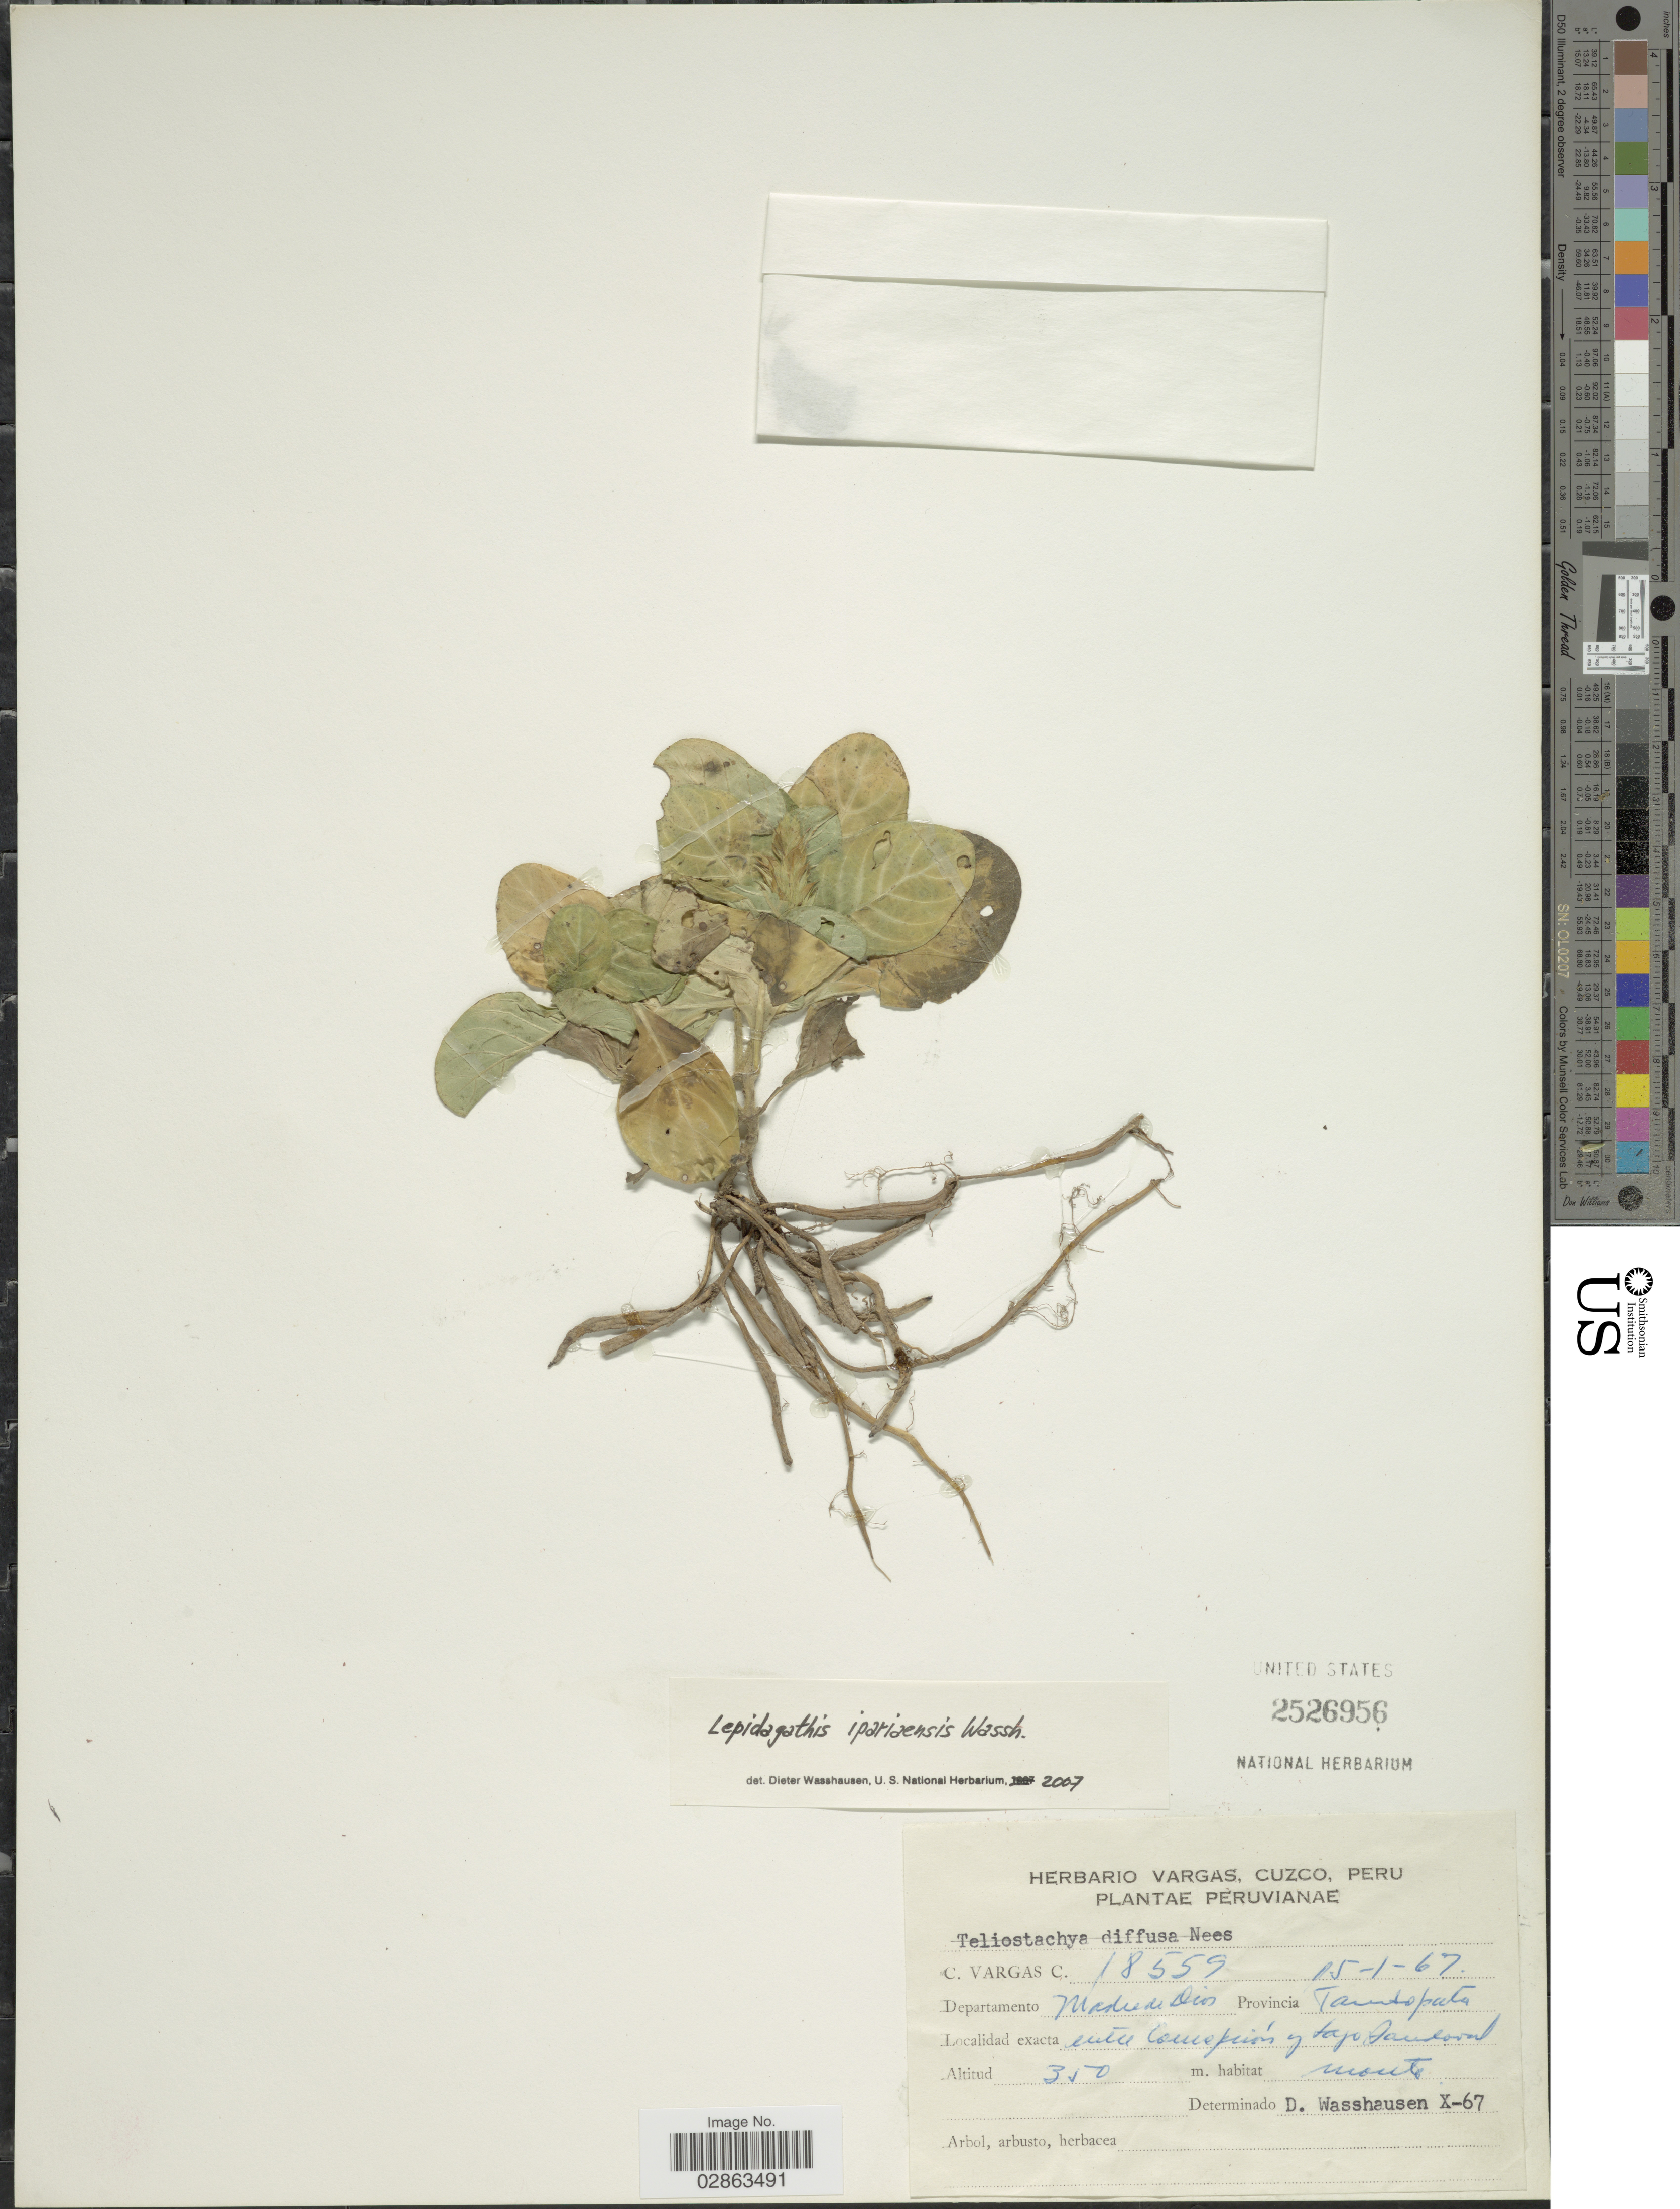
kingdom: Plantae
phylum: Tracheophyta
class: Magnoliopsida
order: Lamiales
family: Acanthaceae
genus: Lepidagathis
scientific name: Lepidagathis ipariaensis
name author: Wassh.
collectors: C. Vargas Calderón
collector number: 18559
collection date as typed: Transcribed d/m/y: 15/1/67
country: Peru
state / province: Madre de Dios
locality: Departamento Madre de Dios. Provincia Tambopata, entre Concepción y Sandoval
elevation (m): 350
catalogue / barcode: US 2526956